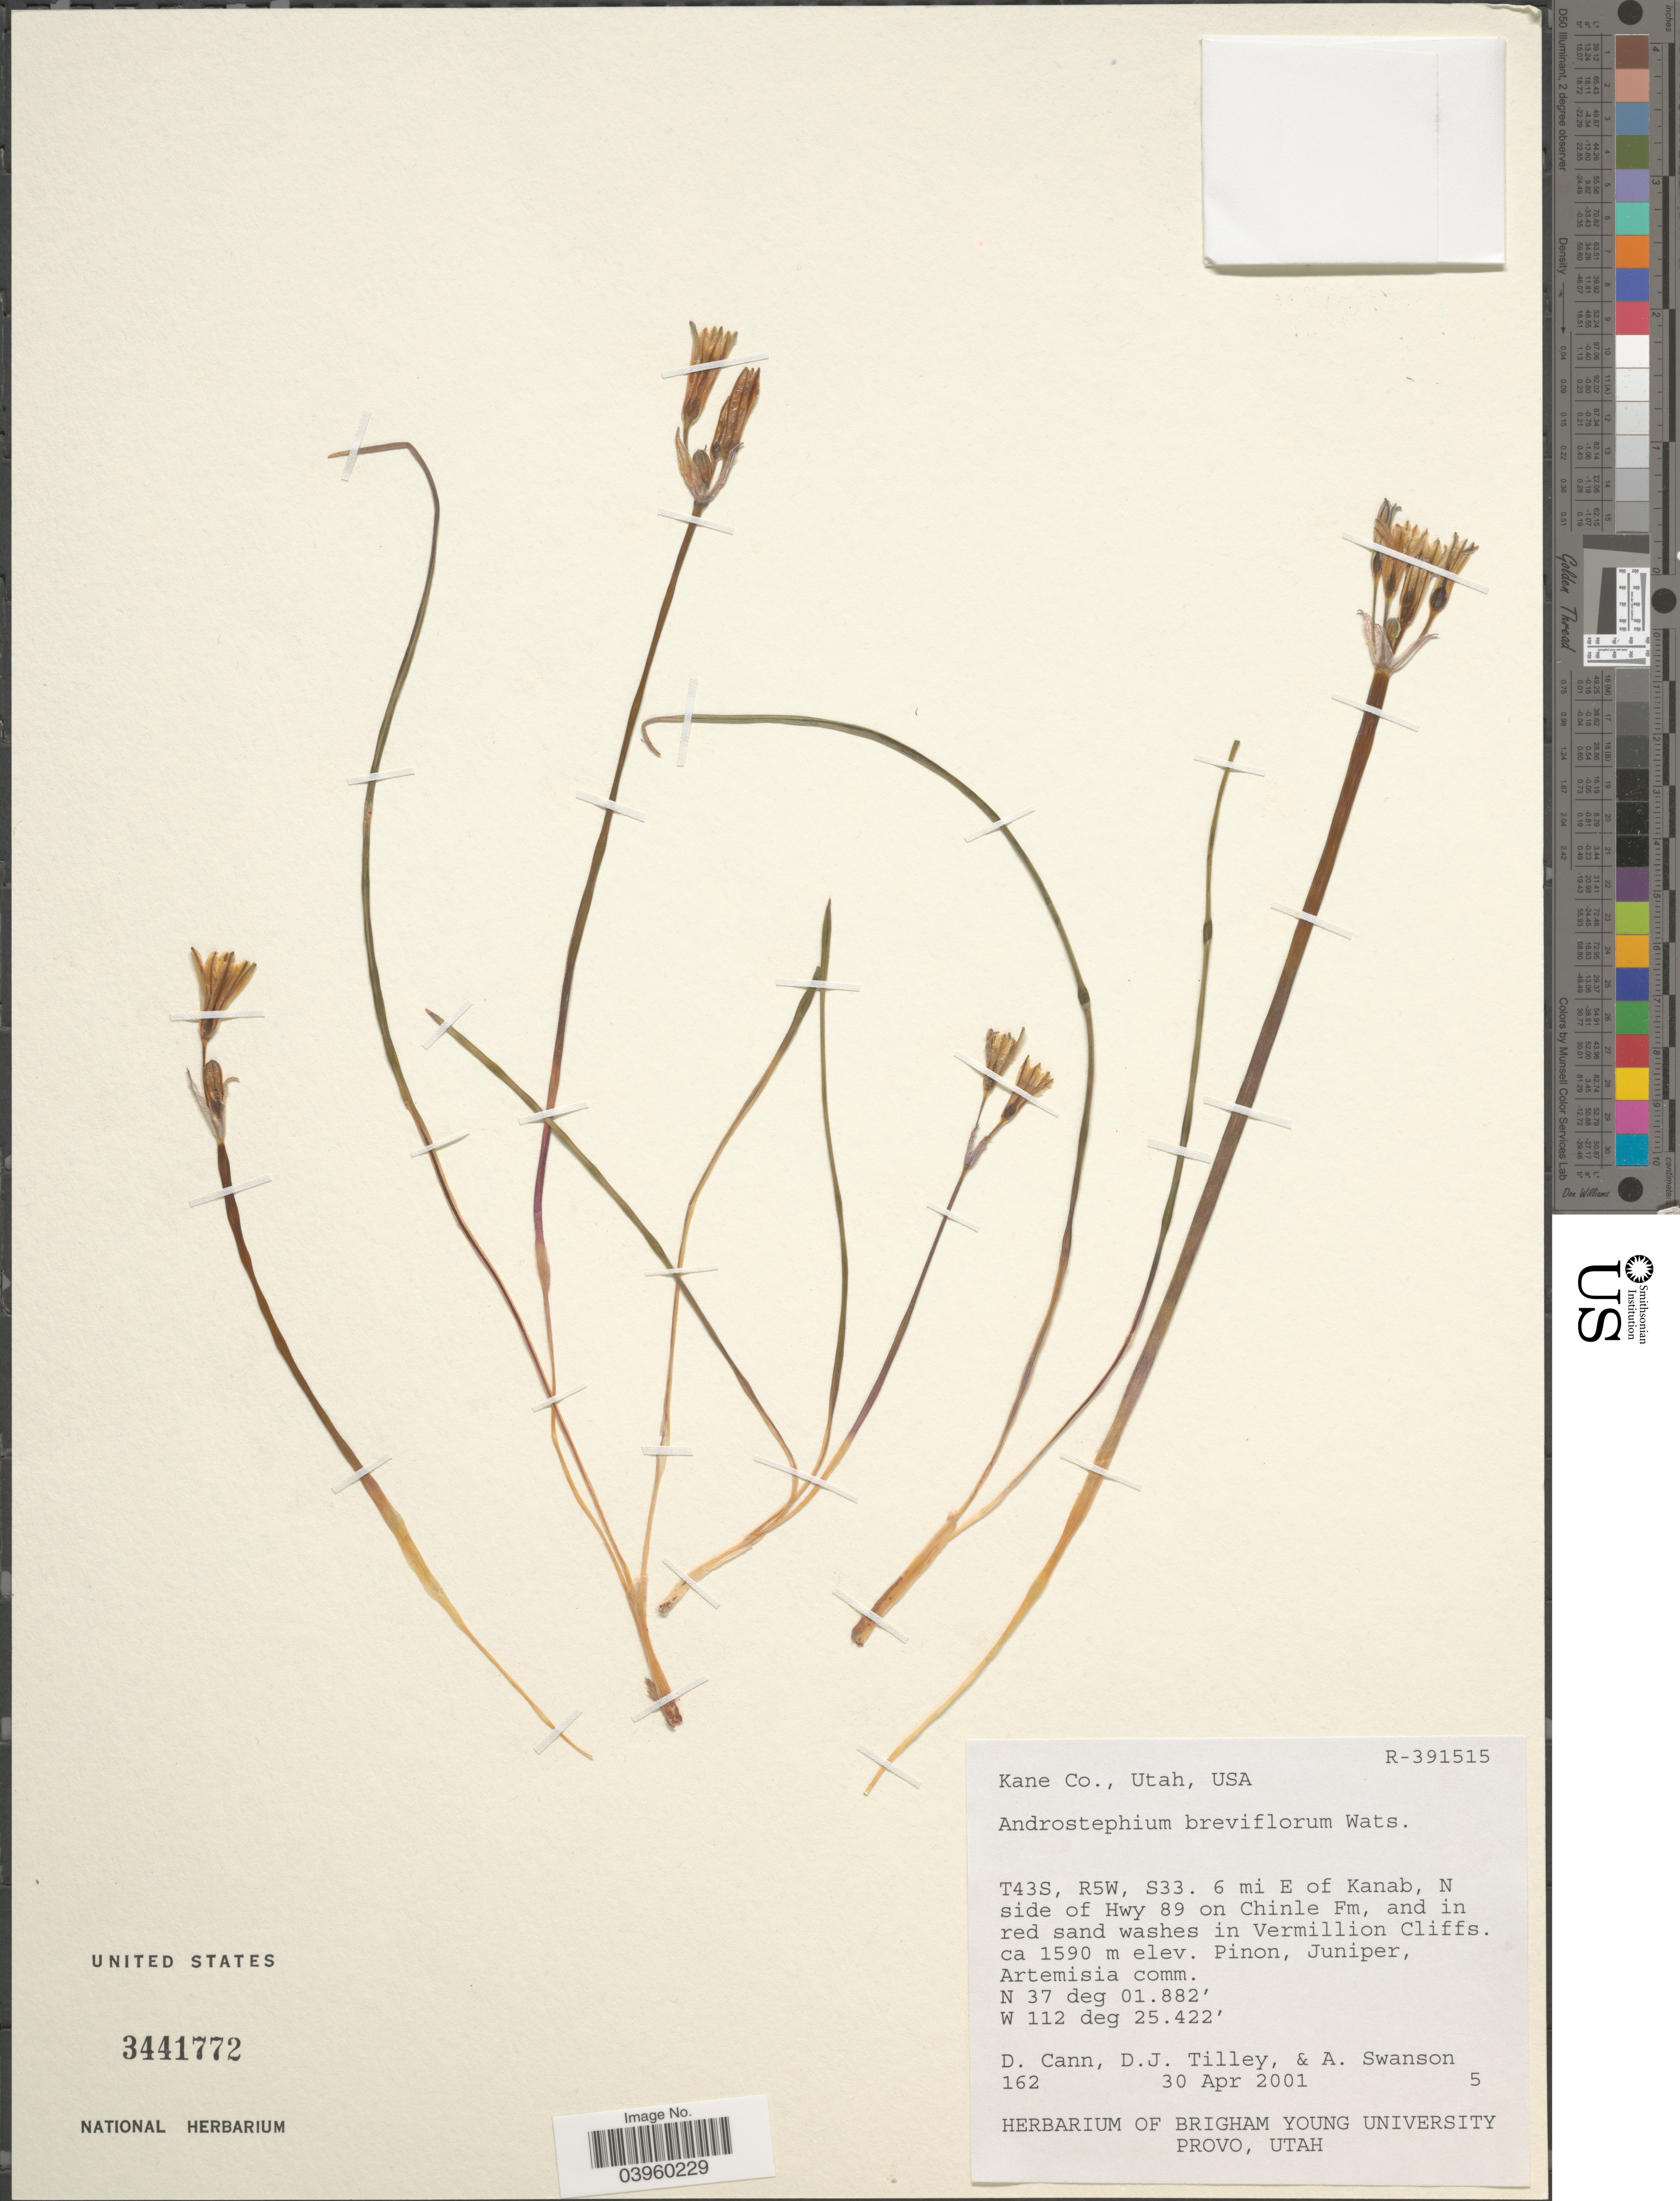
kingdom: Plantae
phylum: Tracheophyta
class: Liliopsida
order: Asparagales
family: Asparagaceae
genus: Androstephium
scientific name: Androstephium breviflorum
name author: S. Watson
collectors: D. Cann, D. Tilley & A. Swanson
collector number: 162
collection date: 2001-04-30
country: United States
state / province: Utah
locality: Kane Co. T43S, R5W, S33. 6 mi E of Kanab, N side of Hwy 89 on Chinle Fm, and in red sand washes in Vermillion Cliffs.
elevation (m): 1590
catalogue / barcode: US 3441772